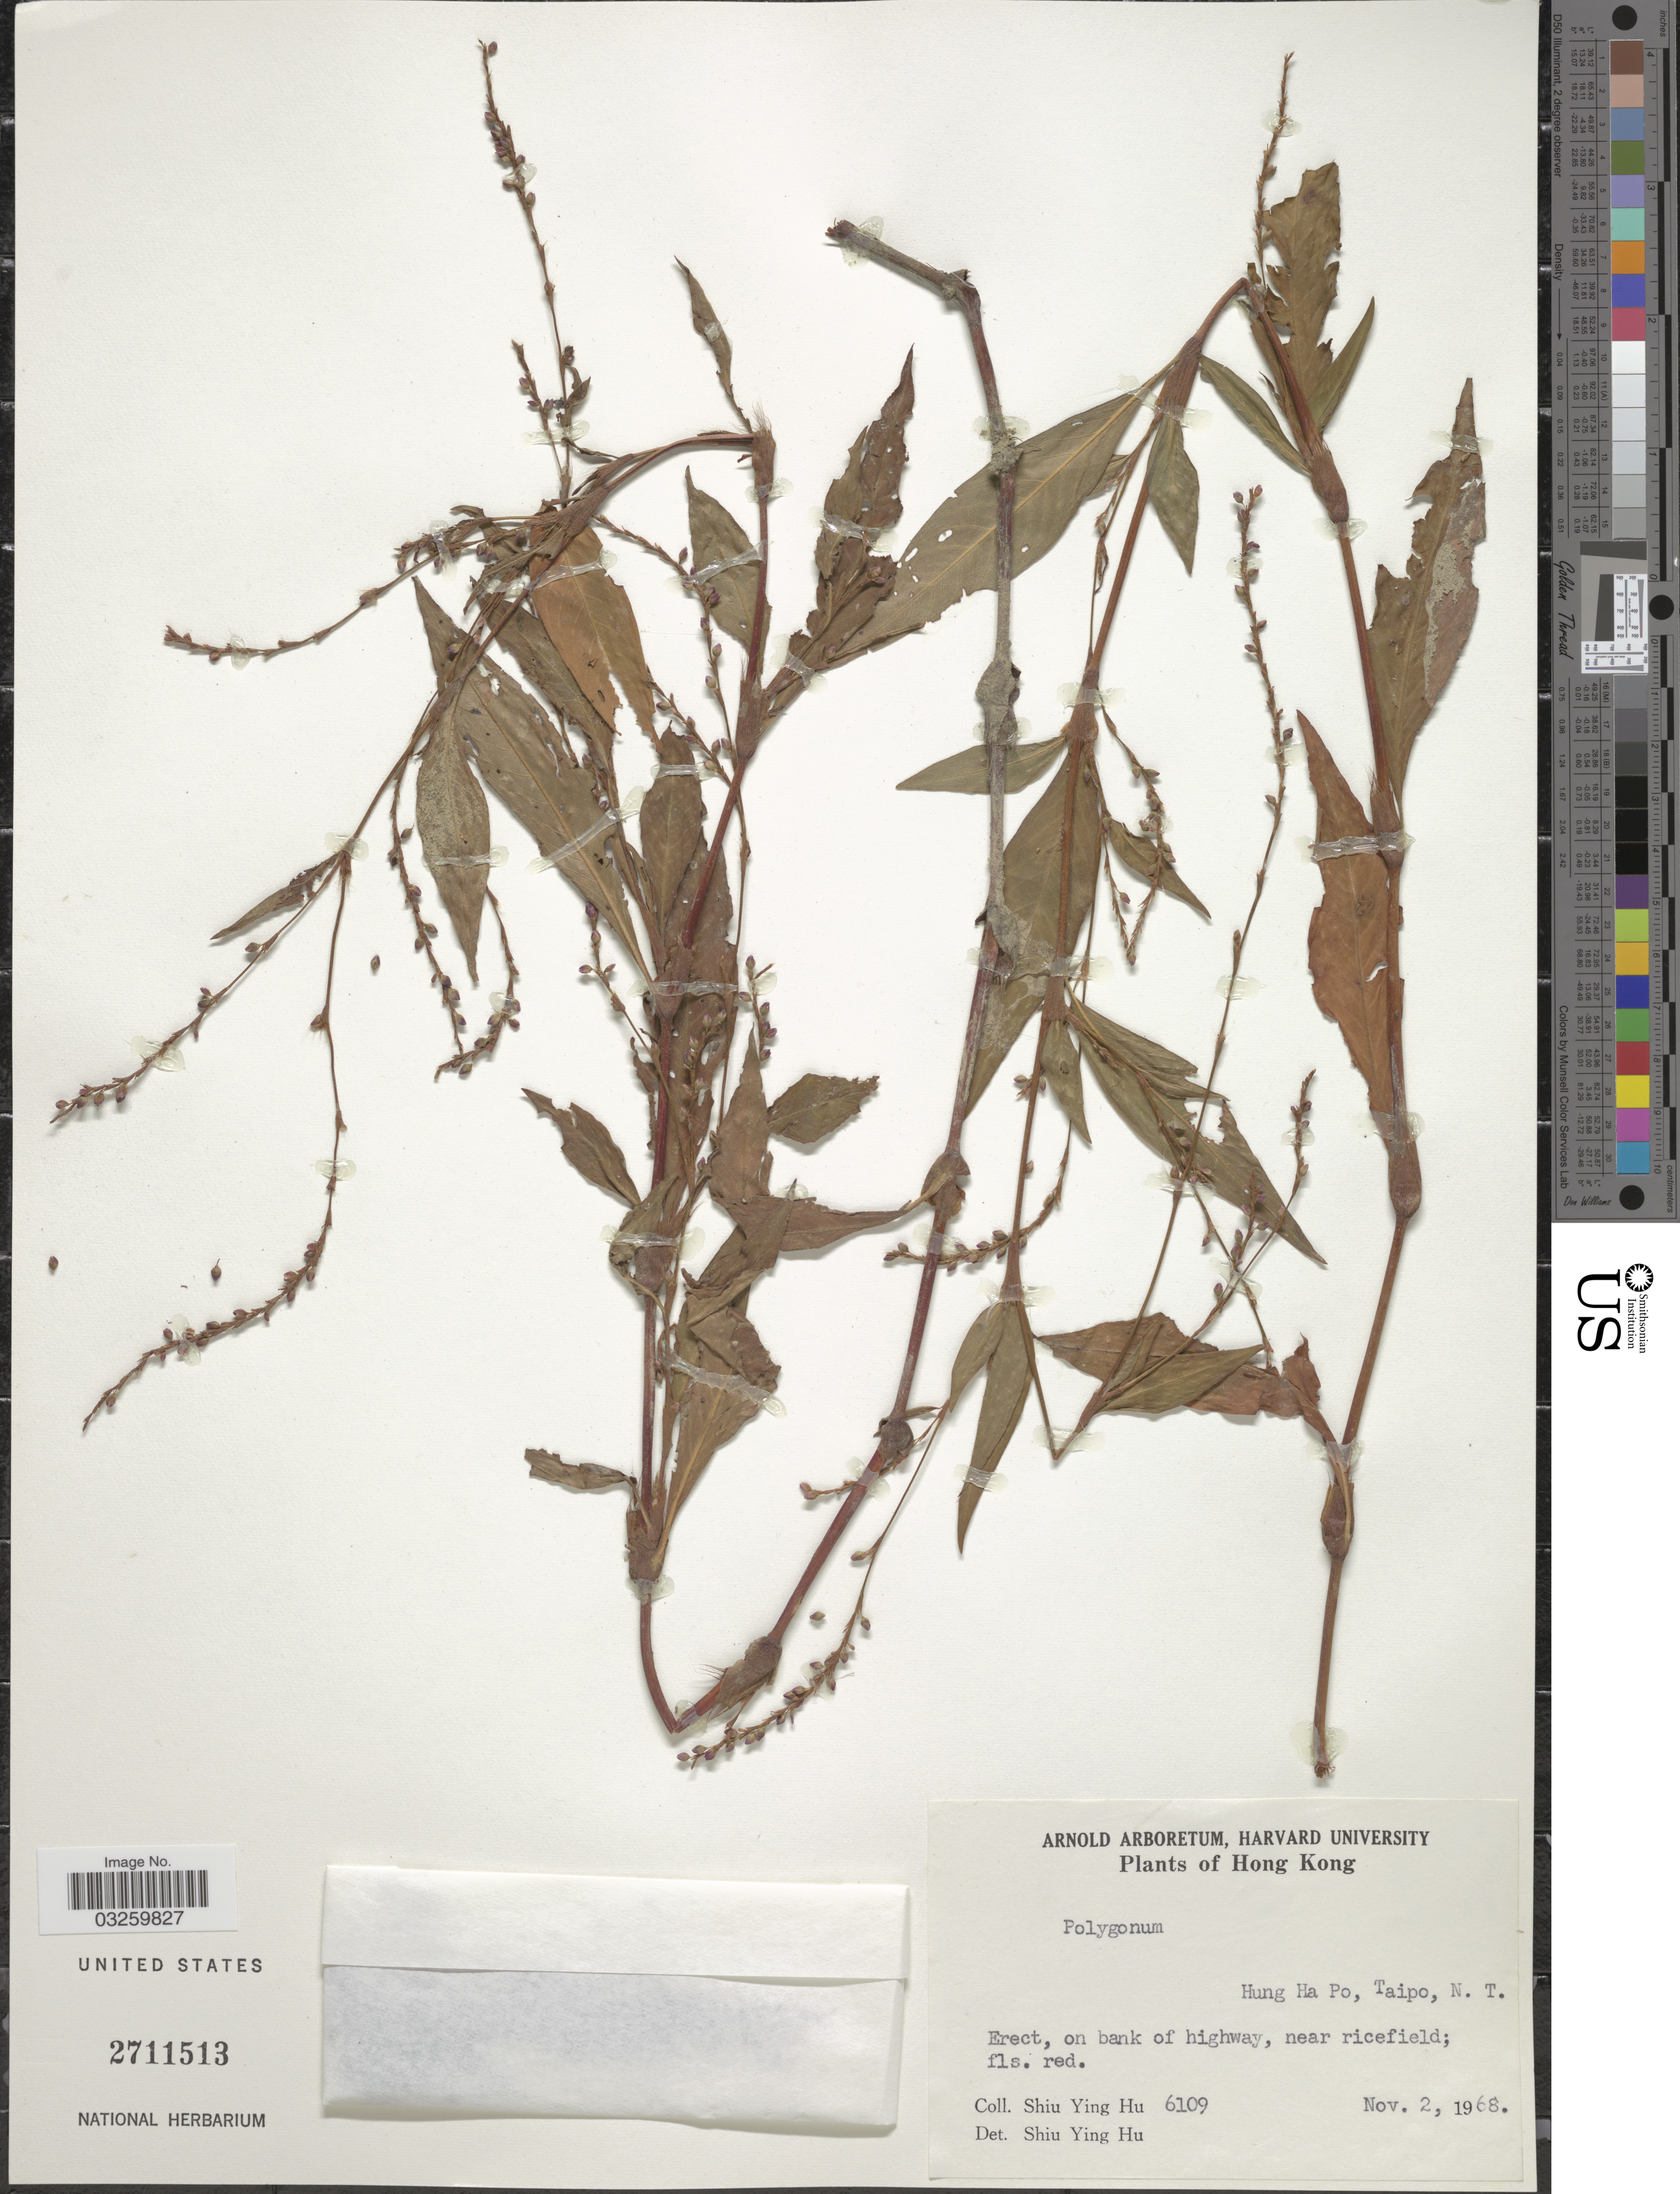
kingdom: Plantae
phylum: Tracheophyta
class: Magnoliopsida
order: Caryophyllales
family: Polygonaceae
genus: Polygonum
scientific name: Polygonum sp.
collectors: S. Y. Hu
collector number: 6109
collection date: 1968-11-02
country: China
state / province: Hong Kong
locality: Hung Ha Po, Taipo, N. T.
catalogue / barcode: US 2711513